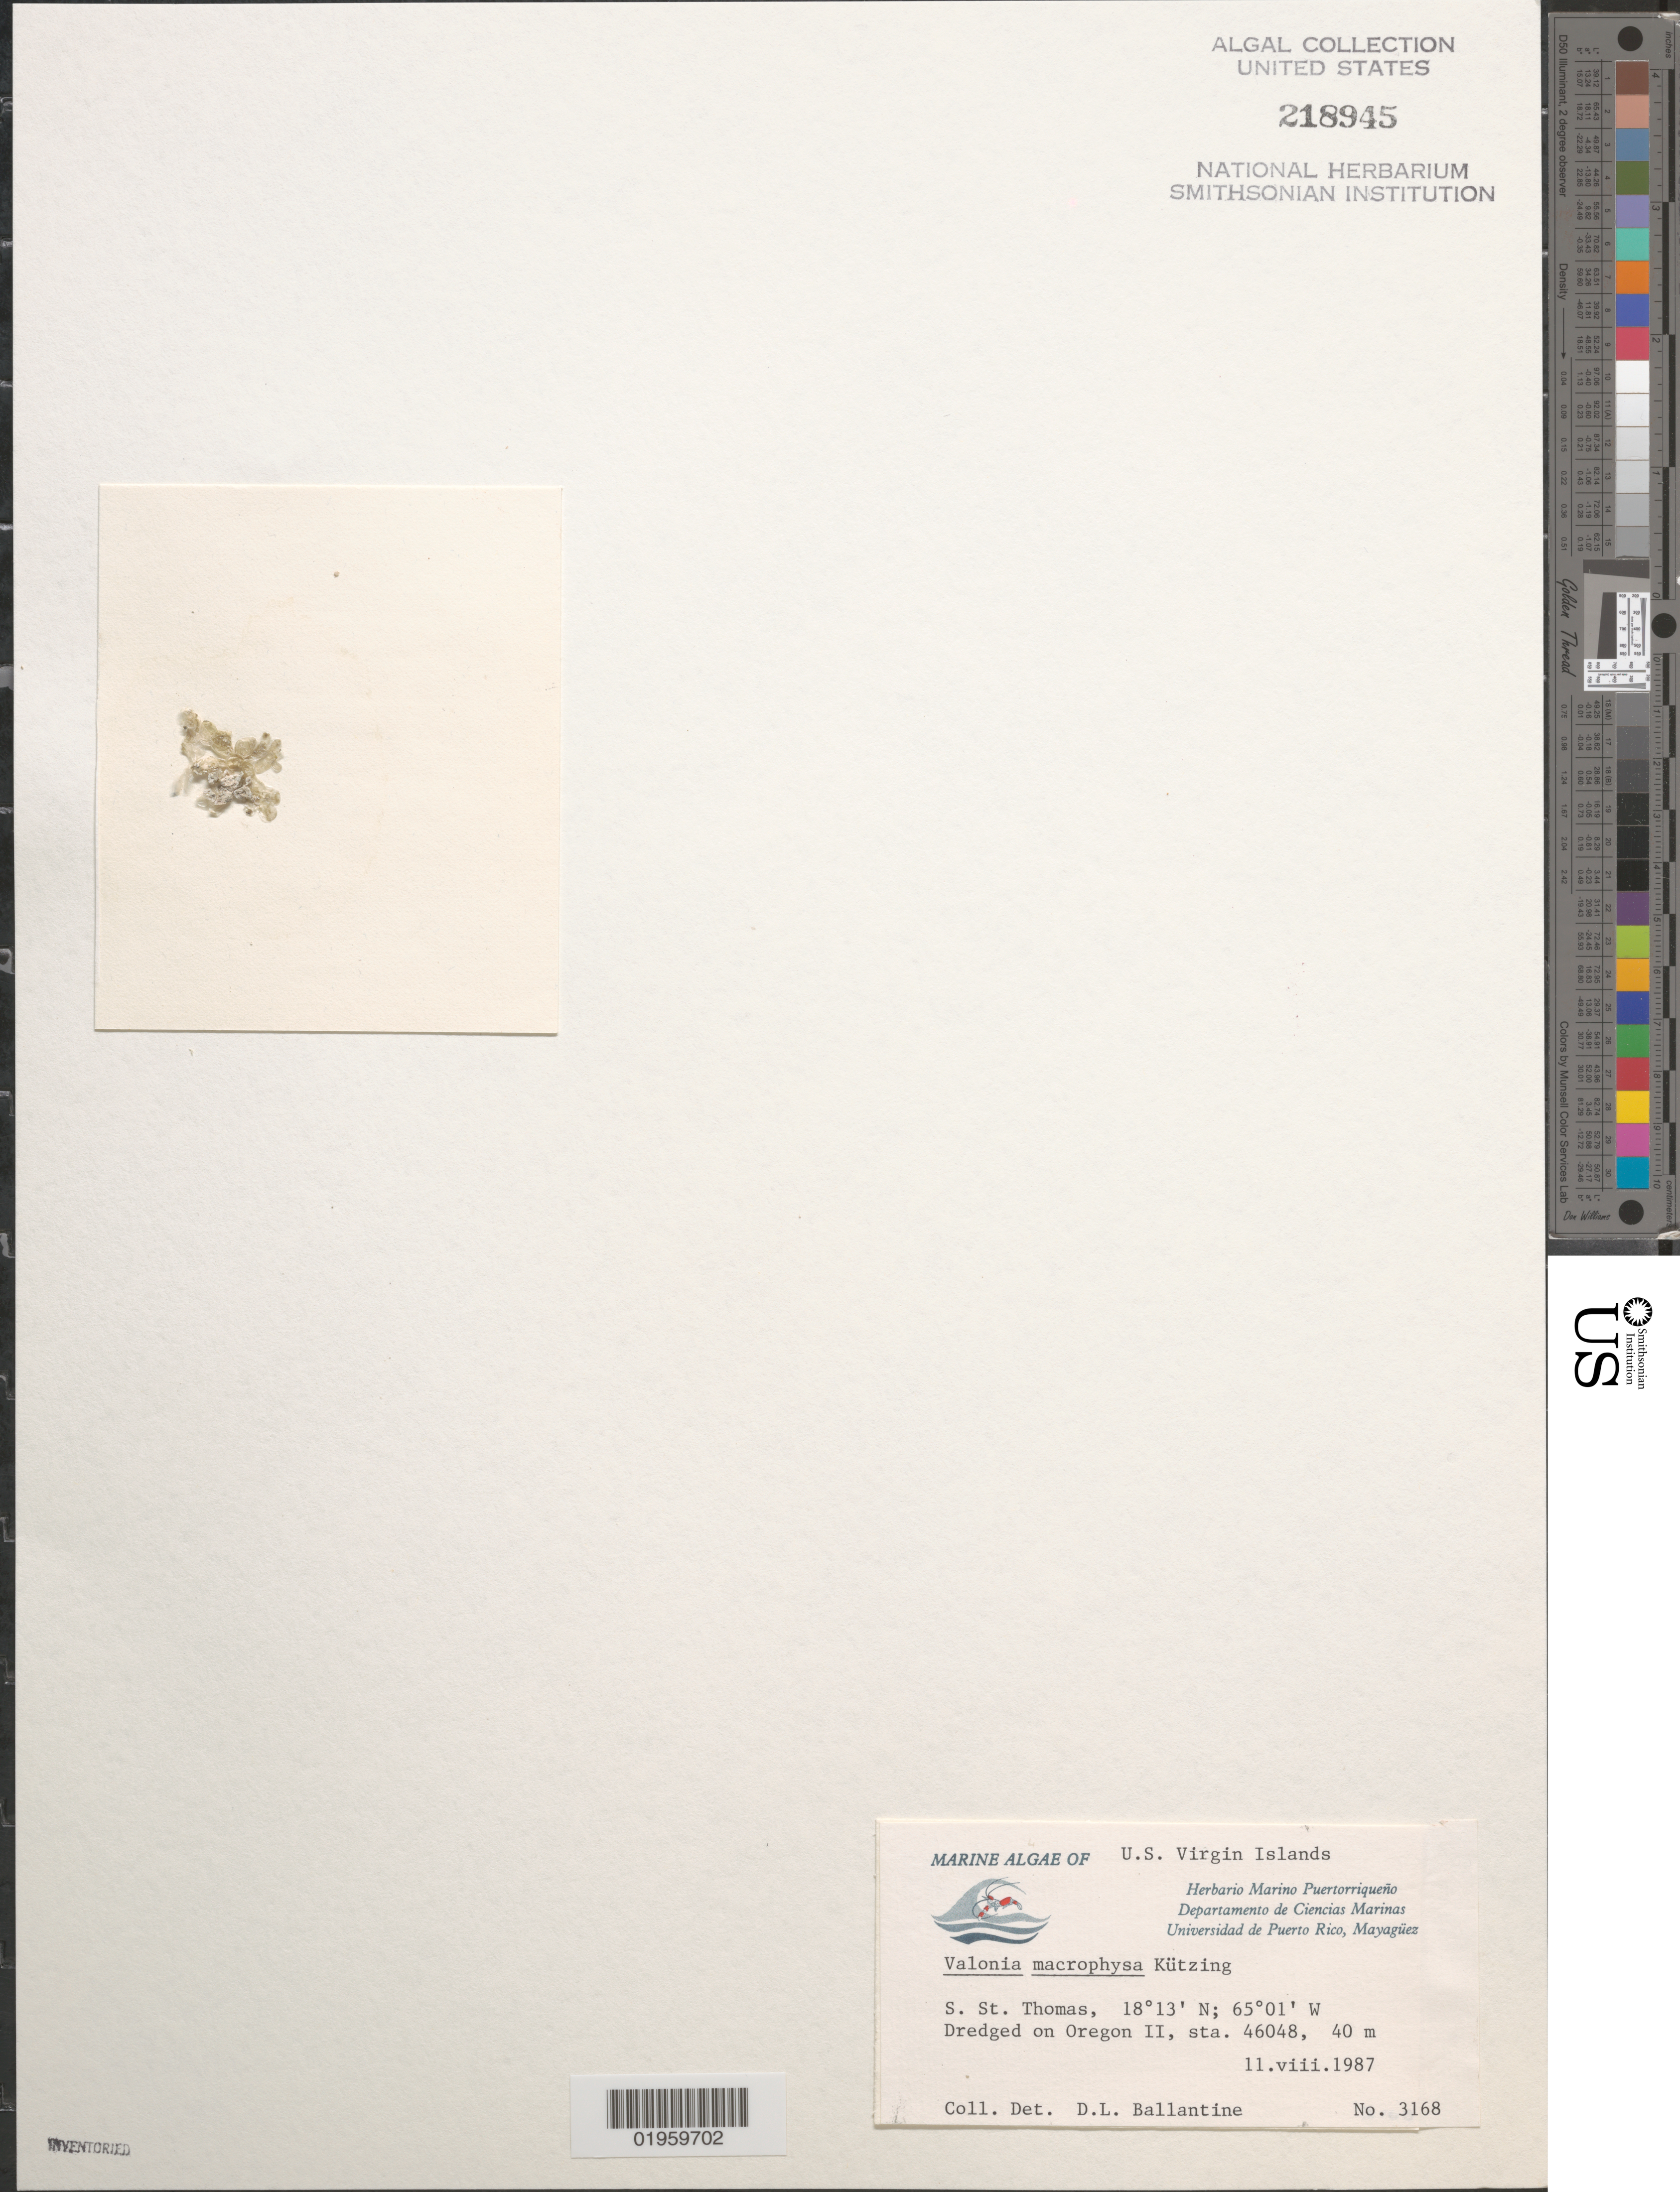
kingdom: Plantae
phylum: Chlorophyta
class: Ulvophyceae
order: Siphonocladales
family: Valoniaceae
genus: Valonia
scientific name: Valonia macrophysa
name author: Kütz.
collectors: D.L. Ballantine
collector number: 3168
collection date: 1987-08-11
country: U.S. Virgin Islands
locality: S. St. Thomas. Dredged on Oregon II, sta. 46048.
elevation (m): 40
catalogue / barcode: US 218945